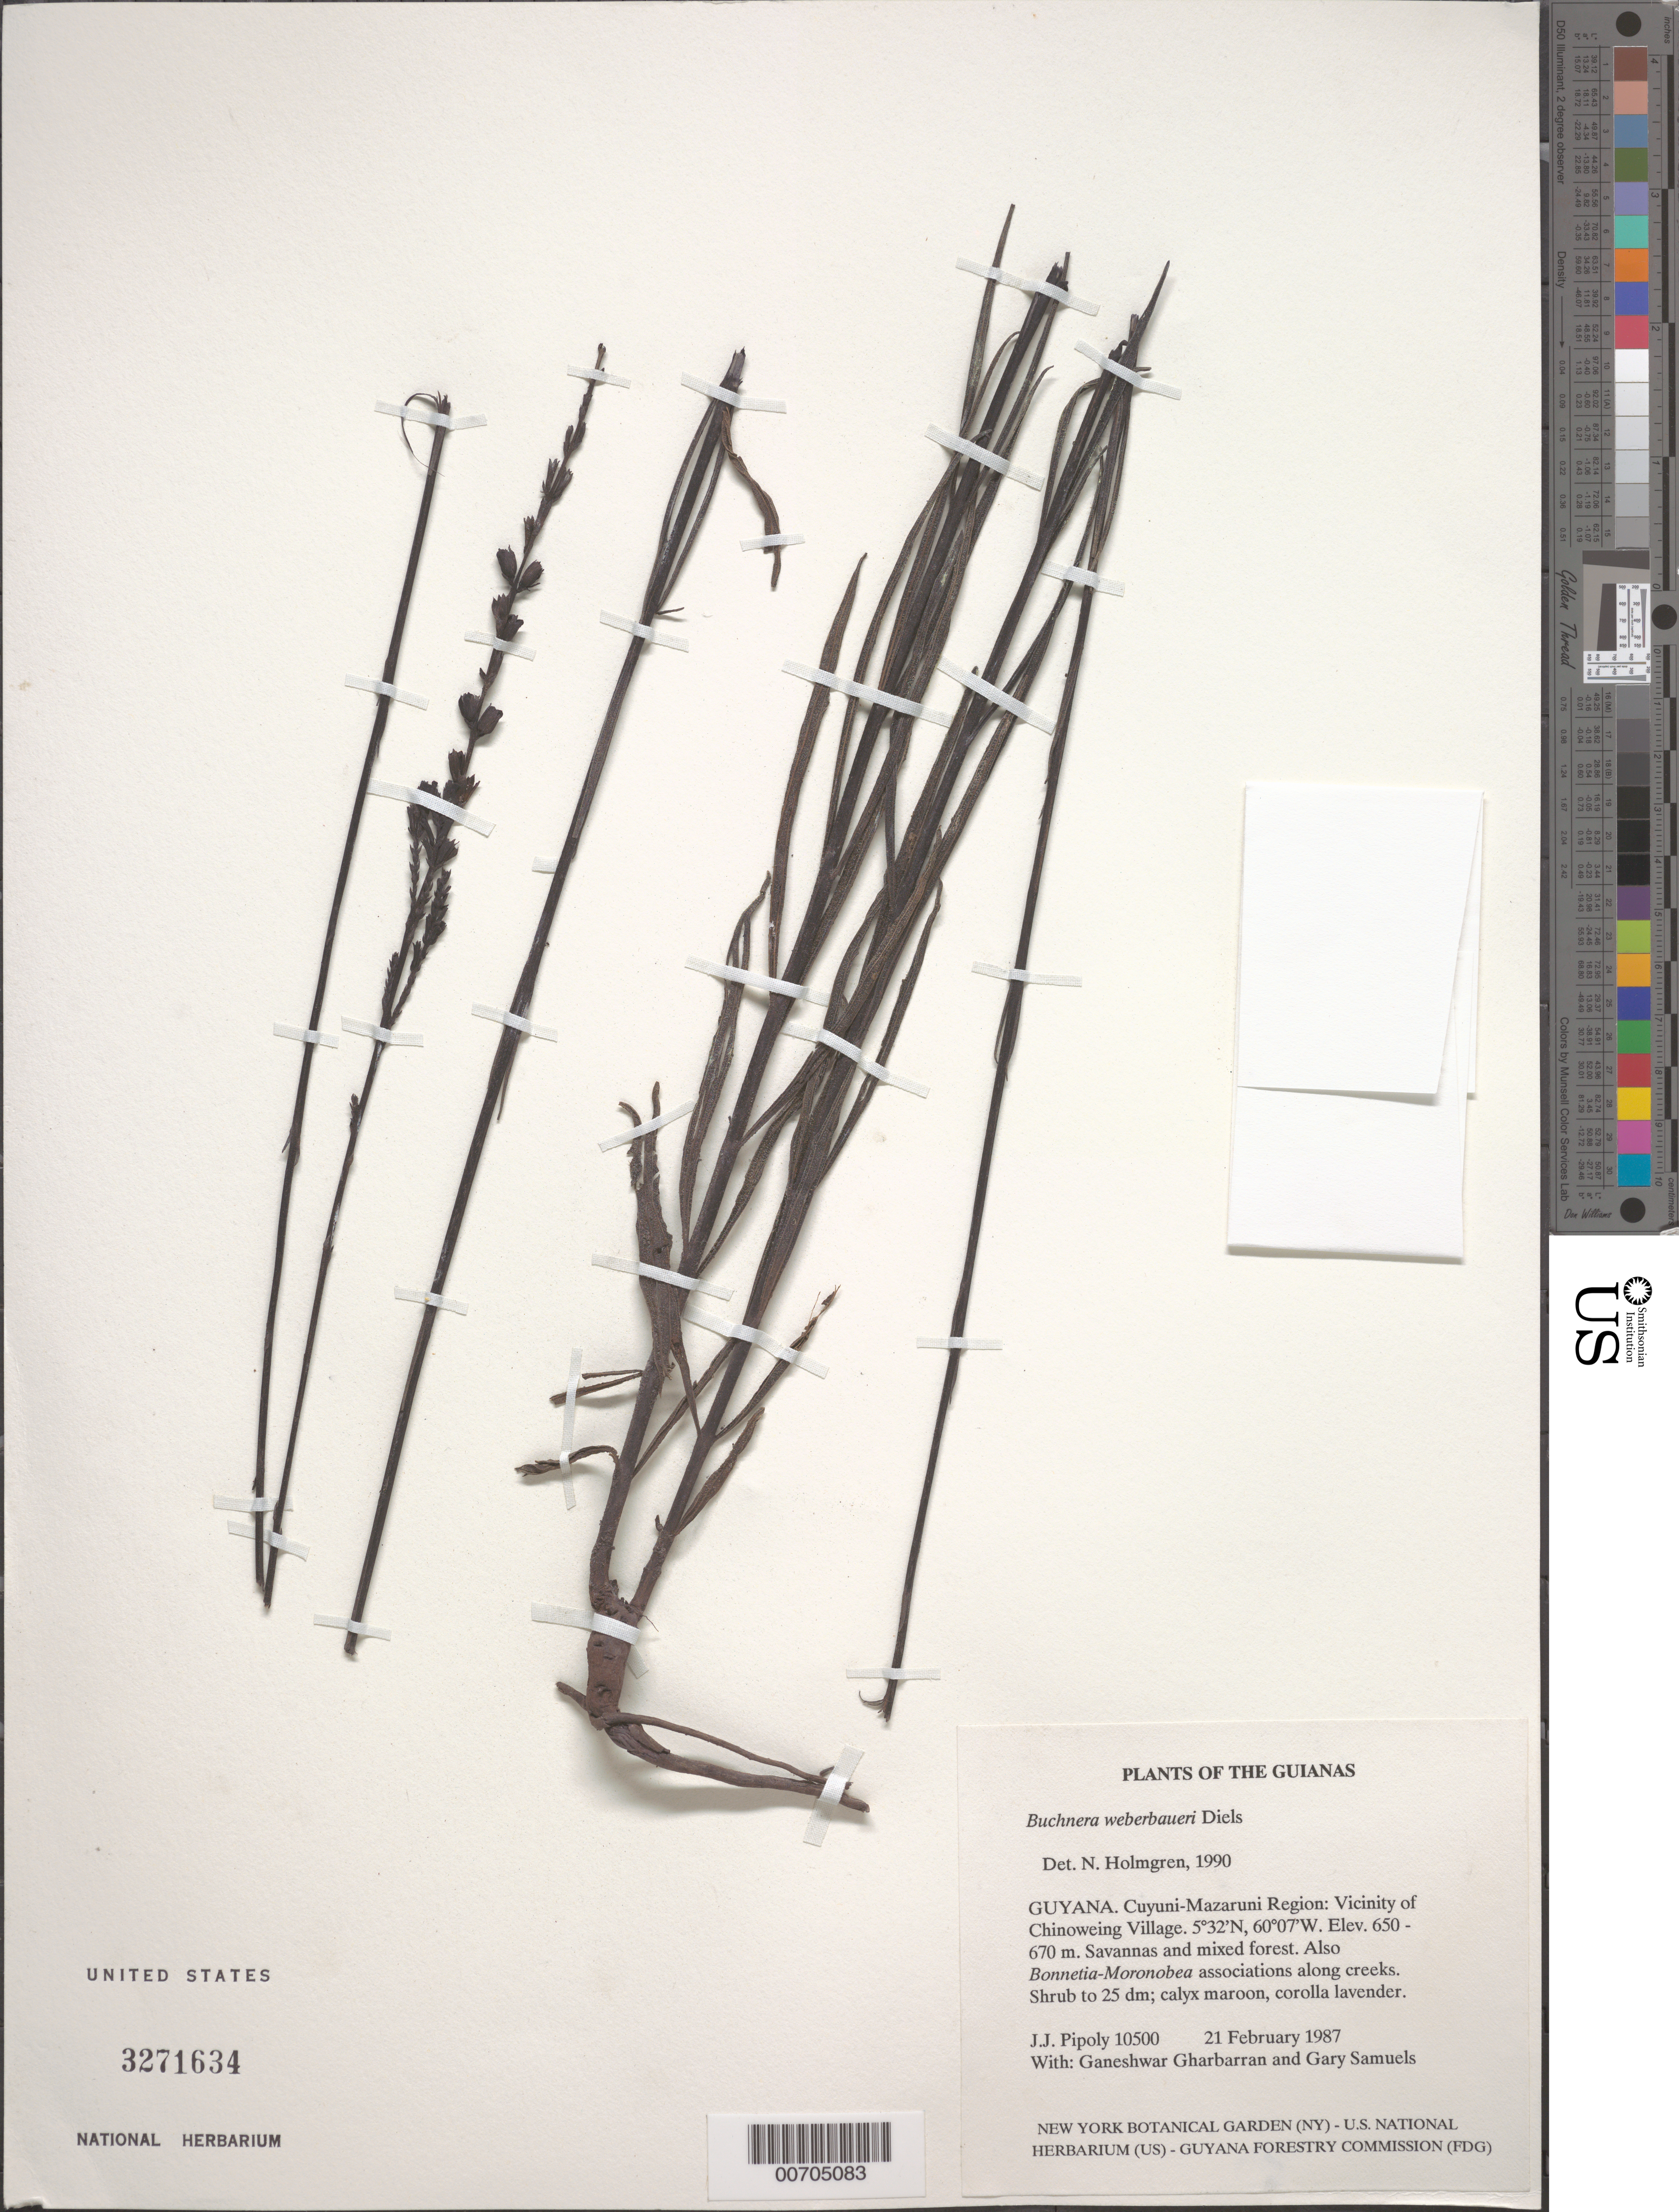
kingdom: Plantae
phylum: Tracheophyta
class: Magnoliopsida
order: Lamiales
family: Orobanchaceae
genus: Buchnera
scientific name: Buchnera weberbaueri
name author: Diels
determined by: Holmgren, N. H., (NY), New York Botanical Garden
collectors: J. J. Pipoly, G. Gharbarran & G. Samuels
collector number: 10500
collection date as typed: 21 February 1987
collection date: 1987-02-21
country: Guyana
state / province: Cuyuni-Mazaruni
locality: Vicinity of Chinoweing Village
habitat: Savannas and mixed forest. Also Bonnetia-Moronobea associations along creeks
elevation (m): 650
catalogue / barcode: US 3271634